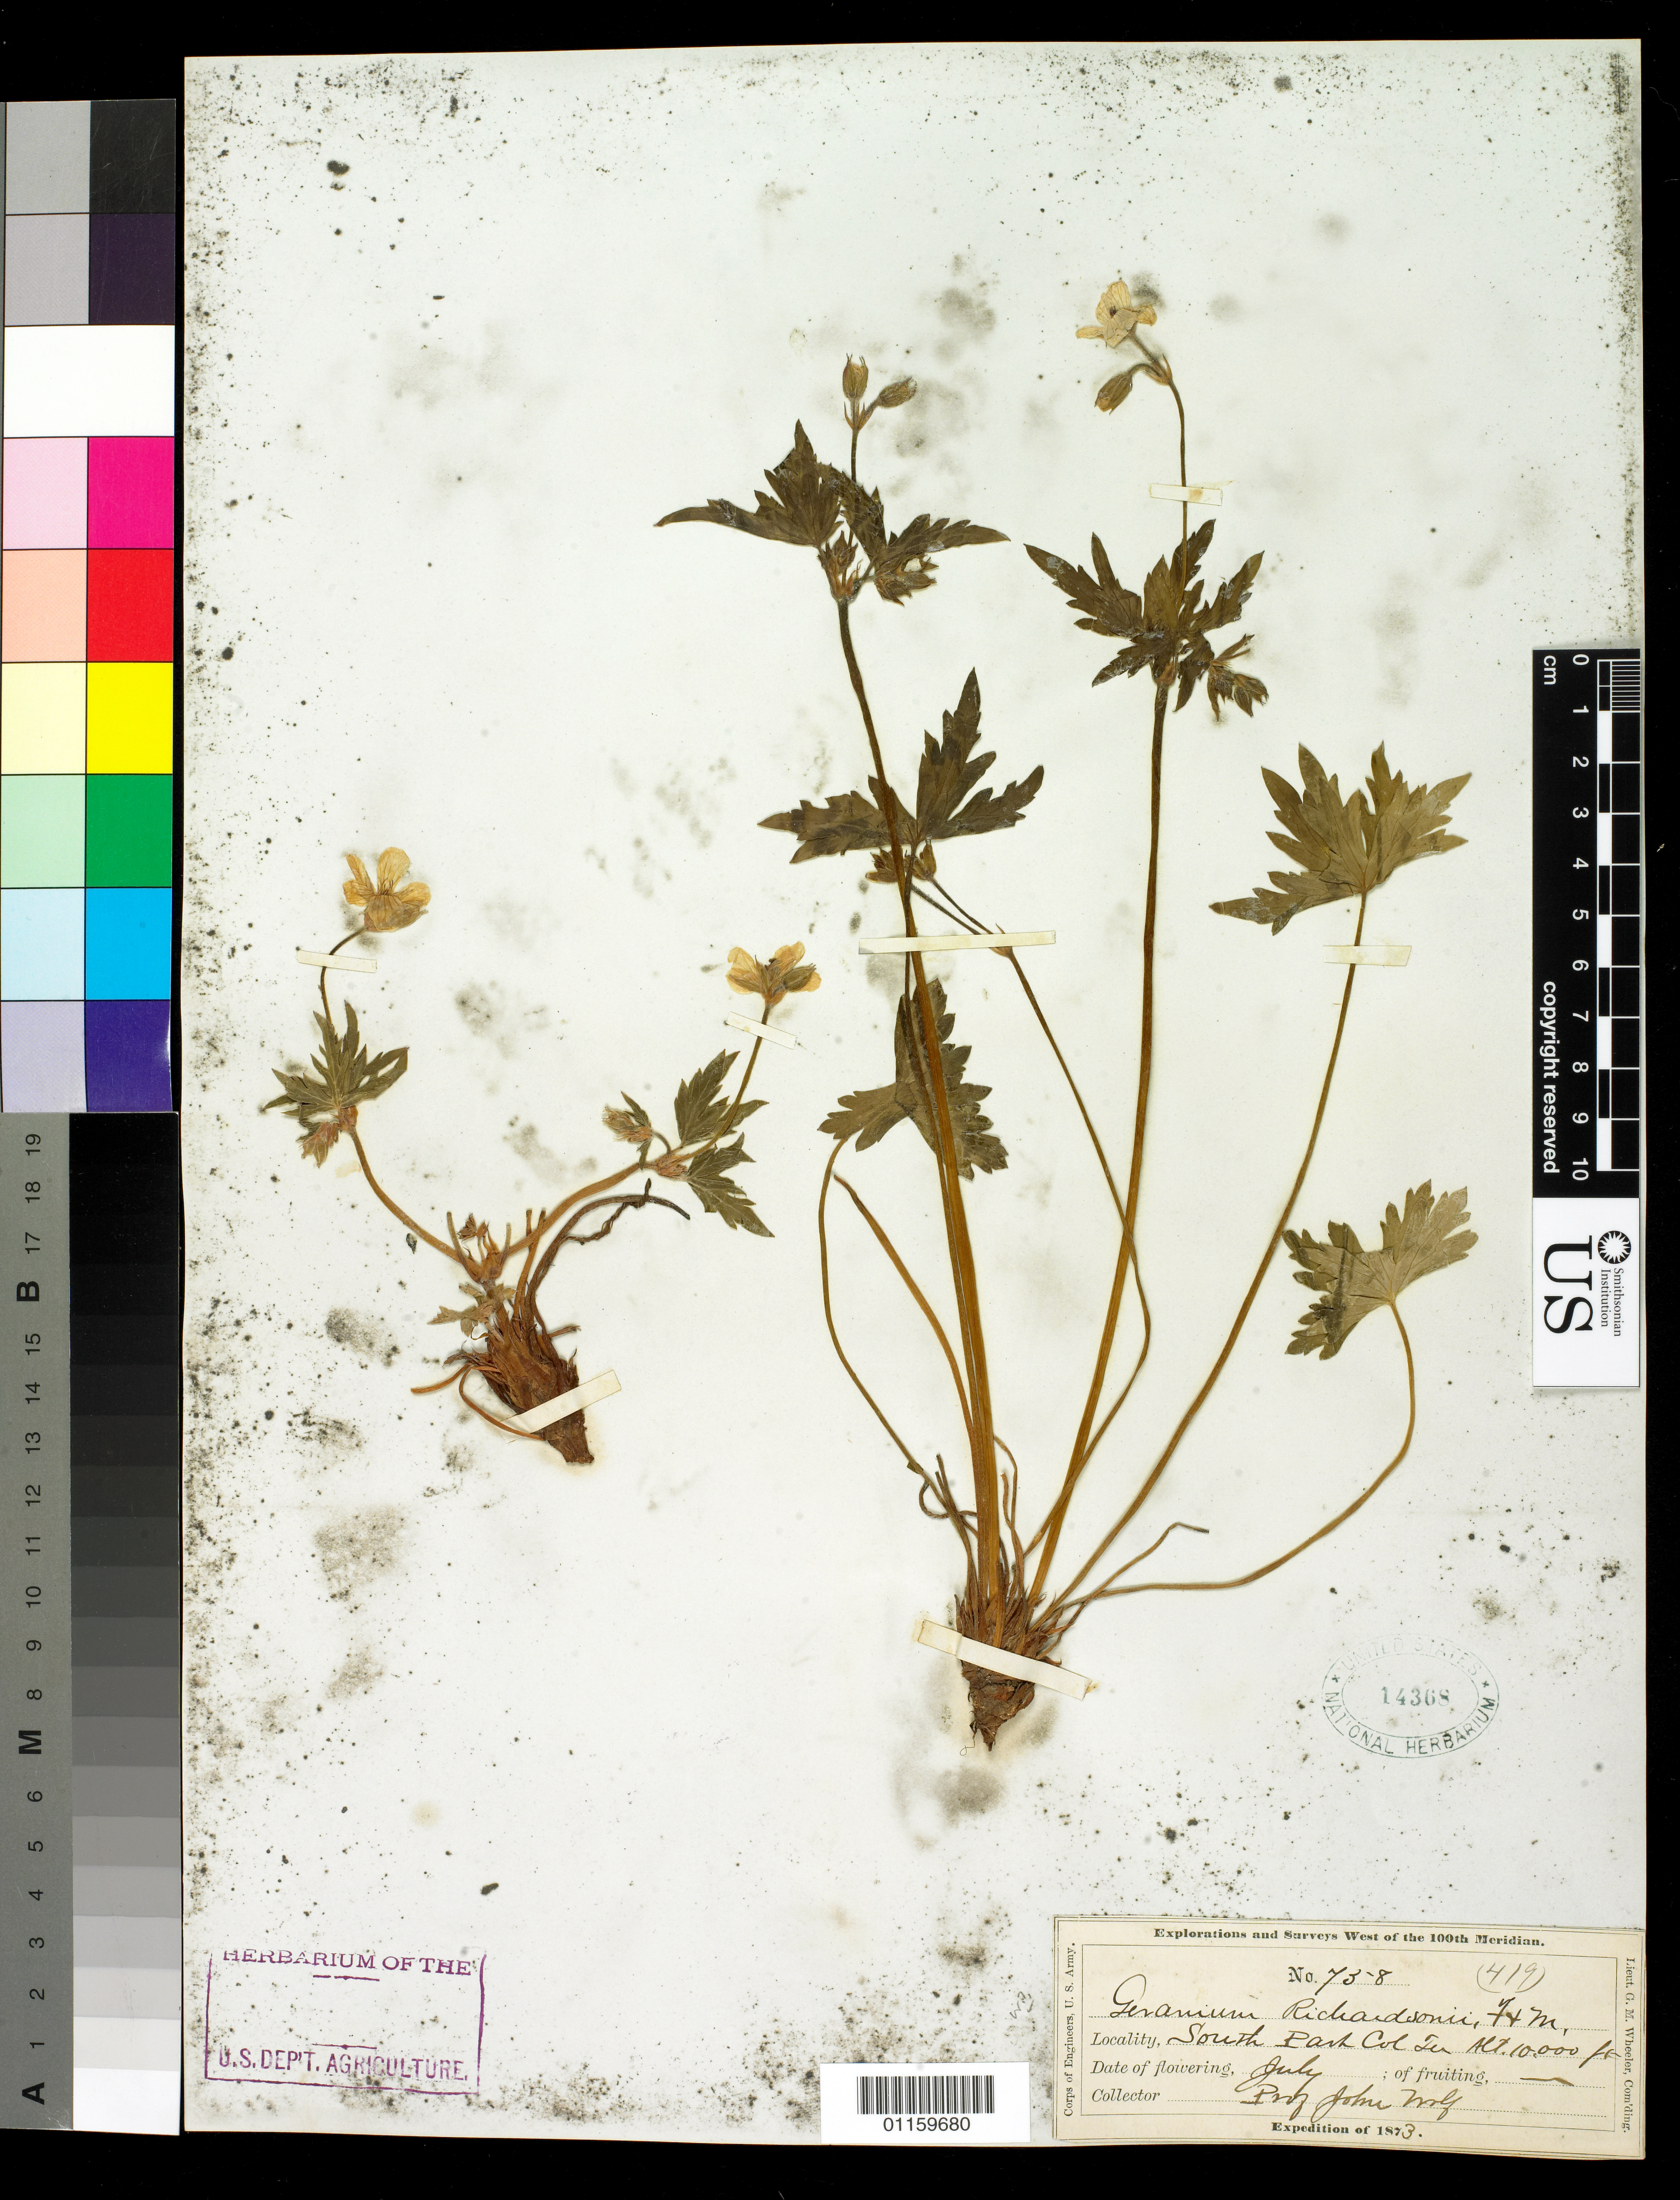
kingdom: Plantae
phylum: Tracheophyta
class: Magnoliopsida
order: Geraniales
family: Geraniaceae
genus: Geranium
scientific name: Geranium richardsonii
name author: Fisch. & Trautv.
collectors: J. Wolf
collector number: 758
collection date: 1873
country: United States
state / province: Colorado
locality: South Park, Col Ter.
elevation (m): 3048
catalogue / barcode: US 14368